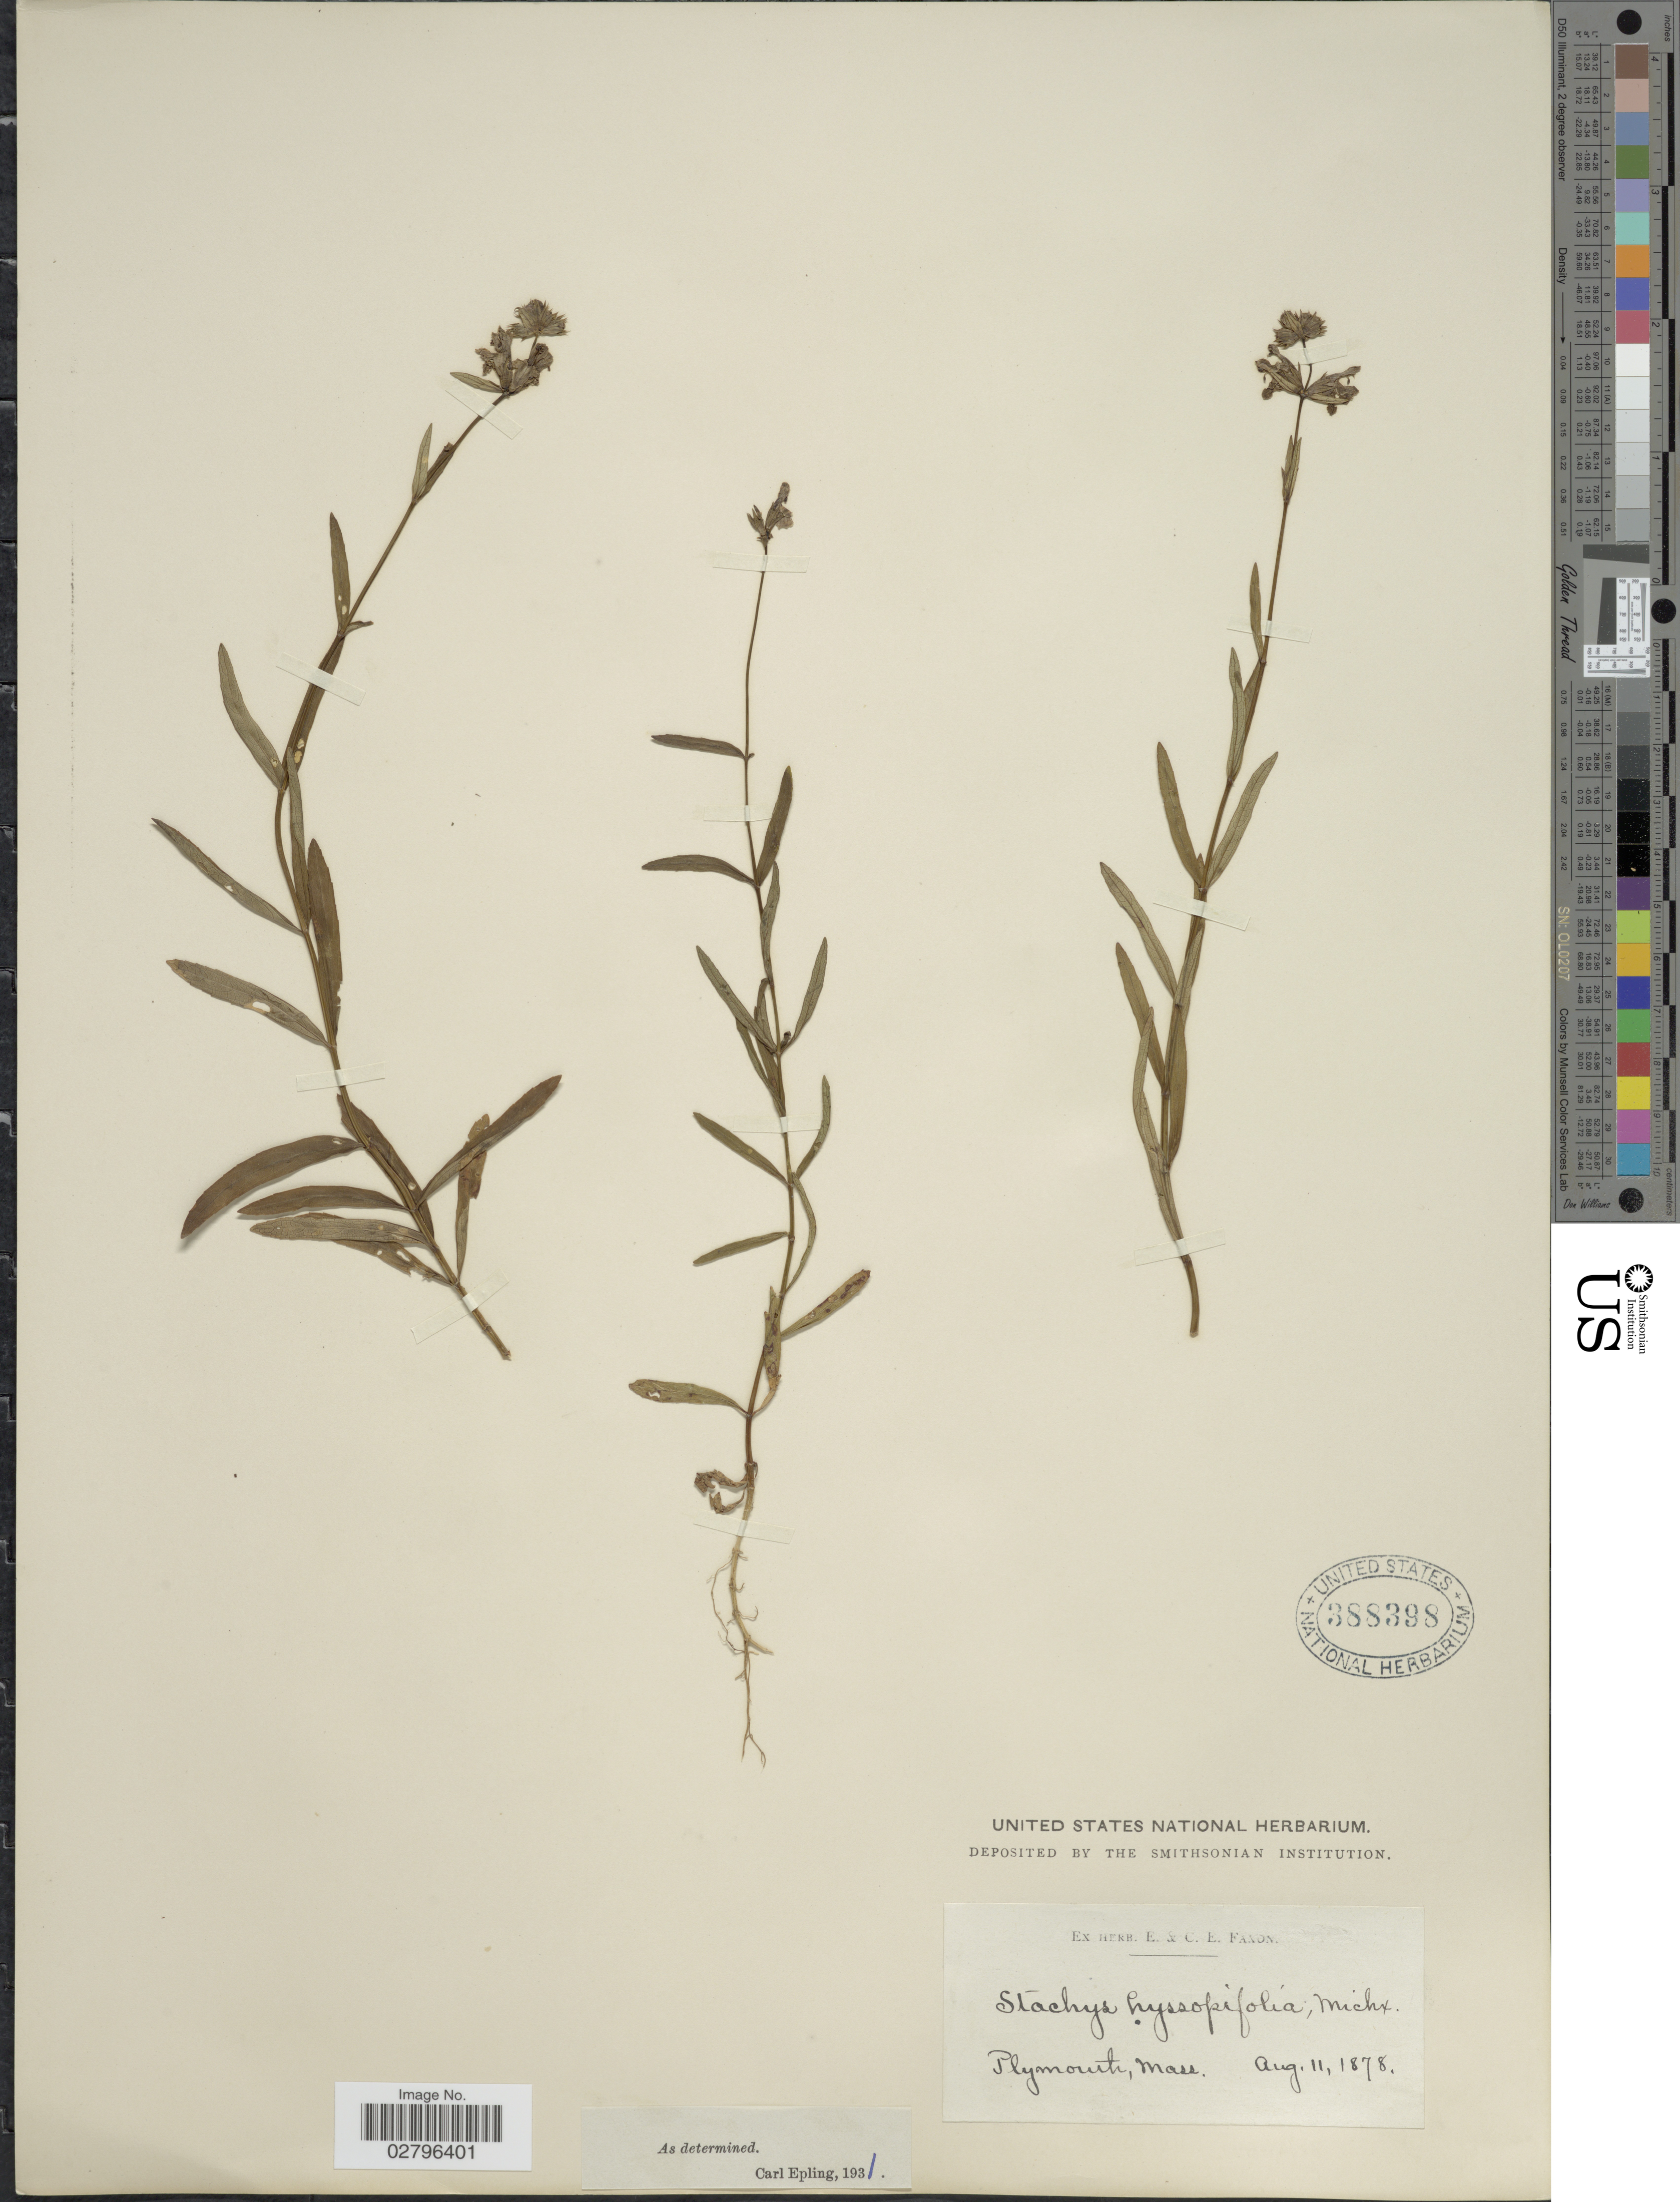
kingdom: Plantae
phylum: Tracheophyta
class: Magnoliopsida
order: Lamiales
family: Lamiaceae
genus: Stachys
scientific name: Stachys hyssopifolia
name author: Michx.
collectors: ex herb. E. & C.E. Faxon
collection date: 1878-08-11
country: United States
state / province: Massachusetts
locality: Plymouth.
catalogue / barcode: US 388398